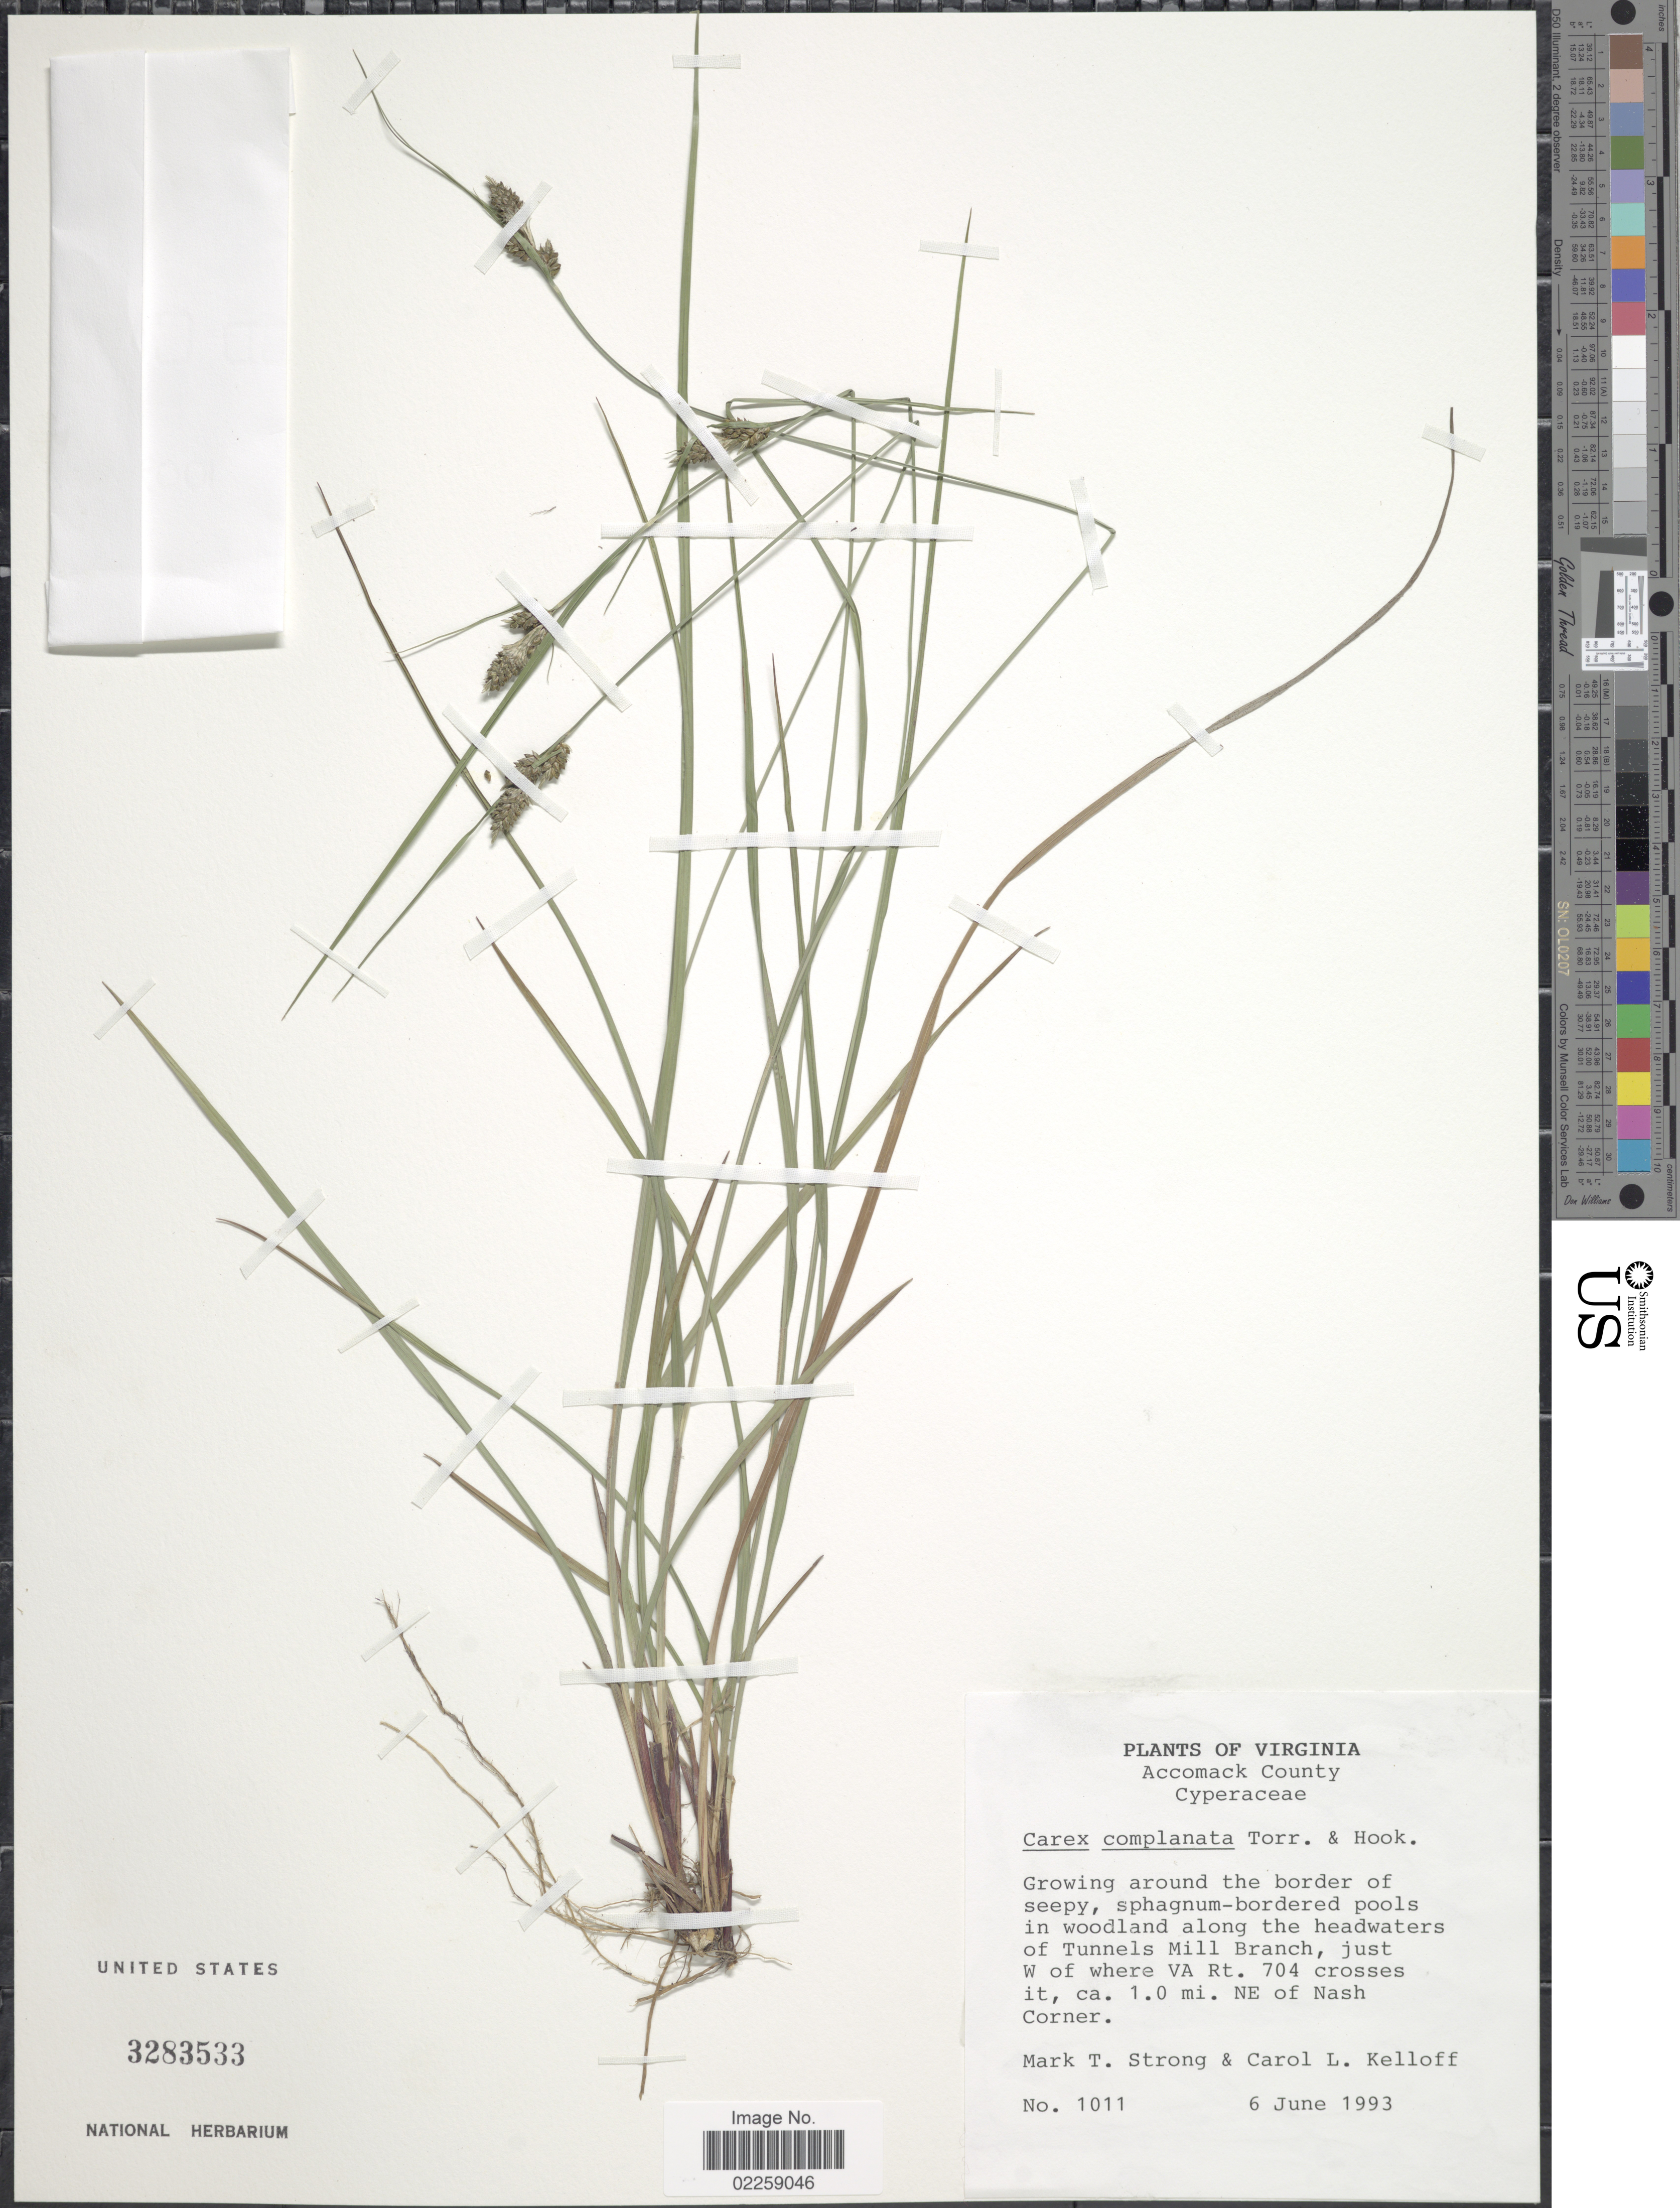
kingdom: Plantae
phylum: Tracheophyta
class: Liliopsida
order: Poales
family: Cyperaceae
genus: Carex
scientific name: Carex complanata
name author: Torr. & Hook.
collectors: M. T. Strong & C. L. Kelloff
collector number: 1011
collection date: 1993-06-06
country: United States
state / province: Virginia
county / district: Accomack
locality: Accomack County, in woodland along the headwaters of Tunnels Mill Branch, just W of where VA Rt. 704 crosses it, ca. 1.0 mi. NE of Nash Corner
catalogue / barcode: US 3283533